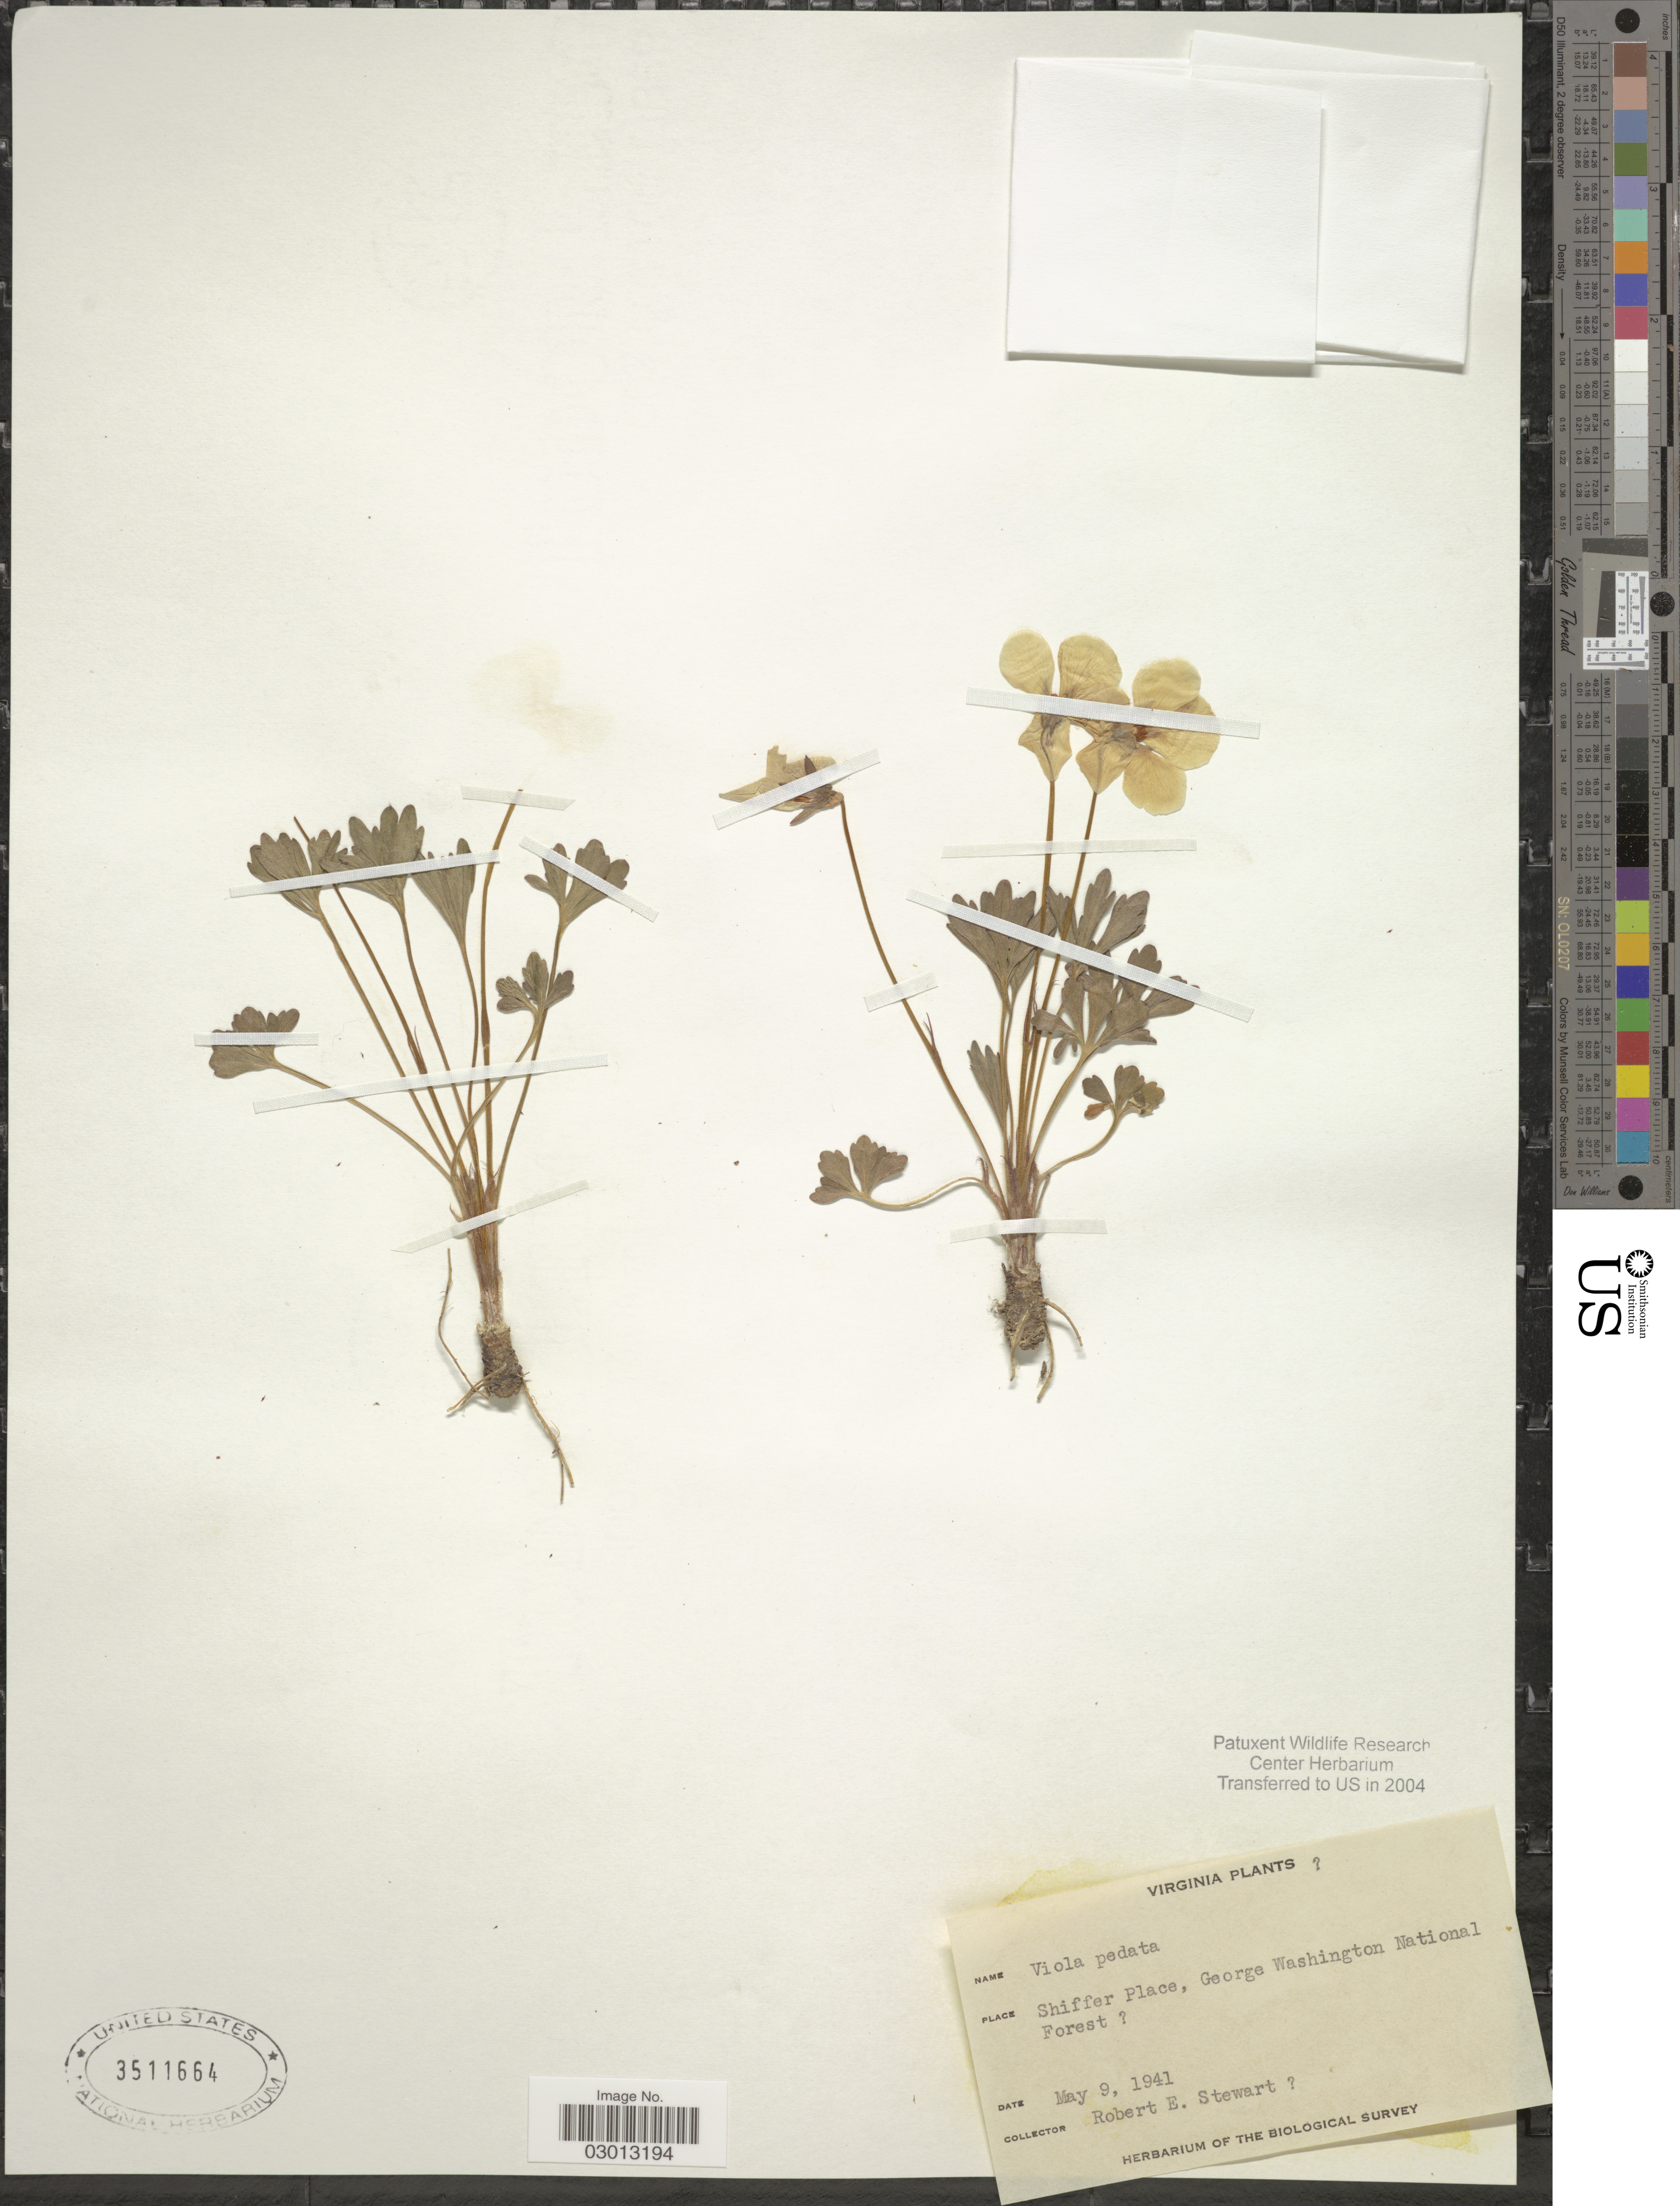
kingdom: Plantae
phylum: Tracheophyta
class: Magnoliopsida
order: Malpighiales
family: Violaceae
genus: Viola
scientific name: Viola pedata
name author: L.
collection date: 1941-05-09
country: United States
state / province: Virginia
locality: Shiffer Place, George Washington National Forest [unsure placement].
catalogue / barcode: US 3511664